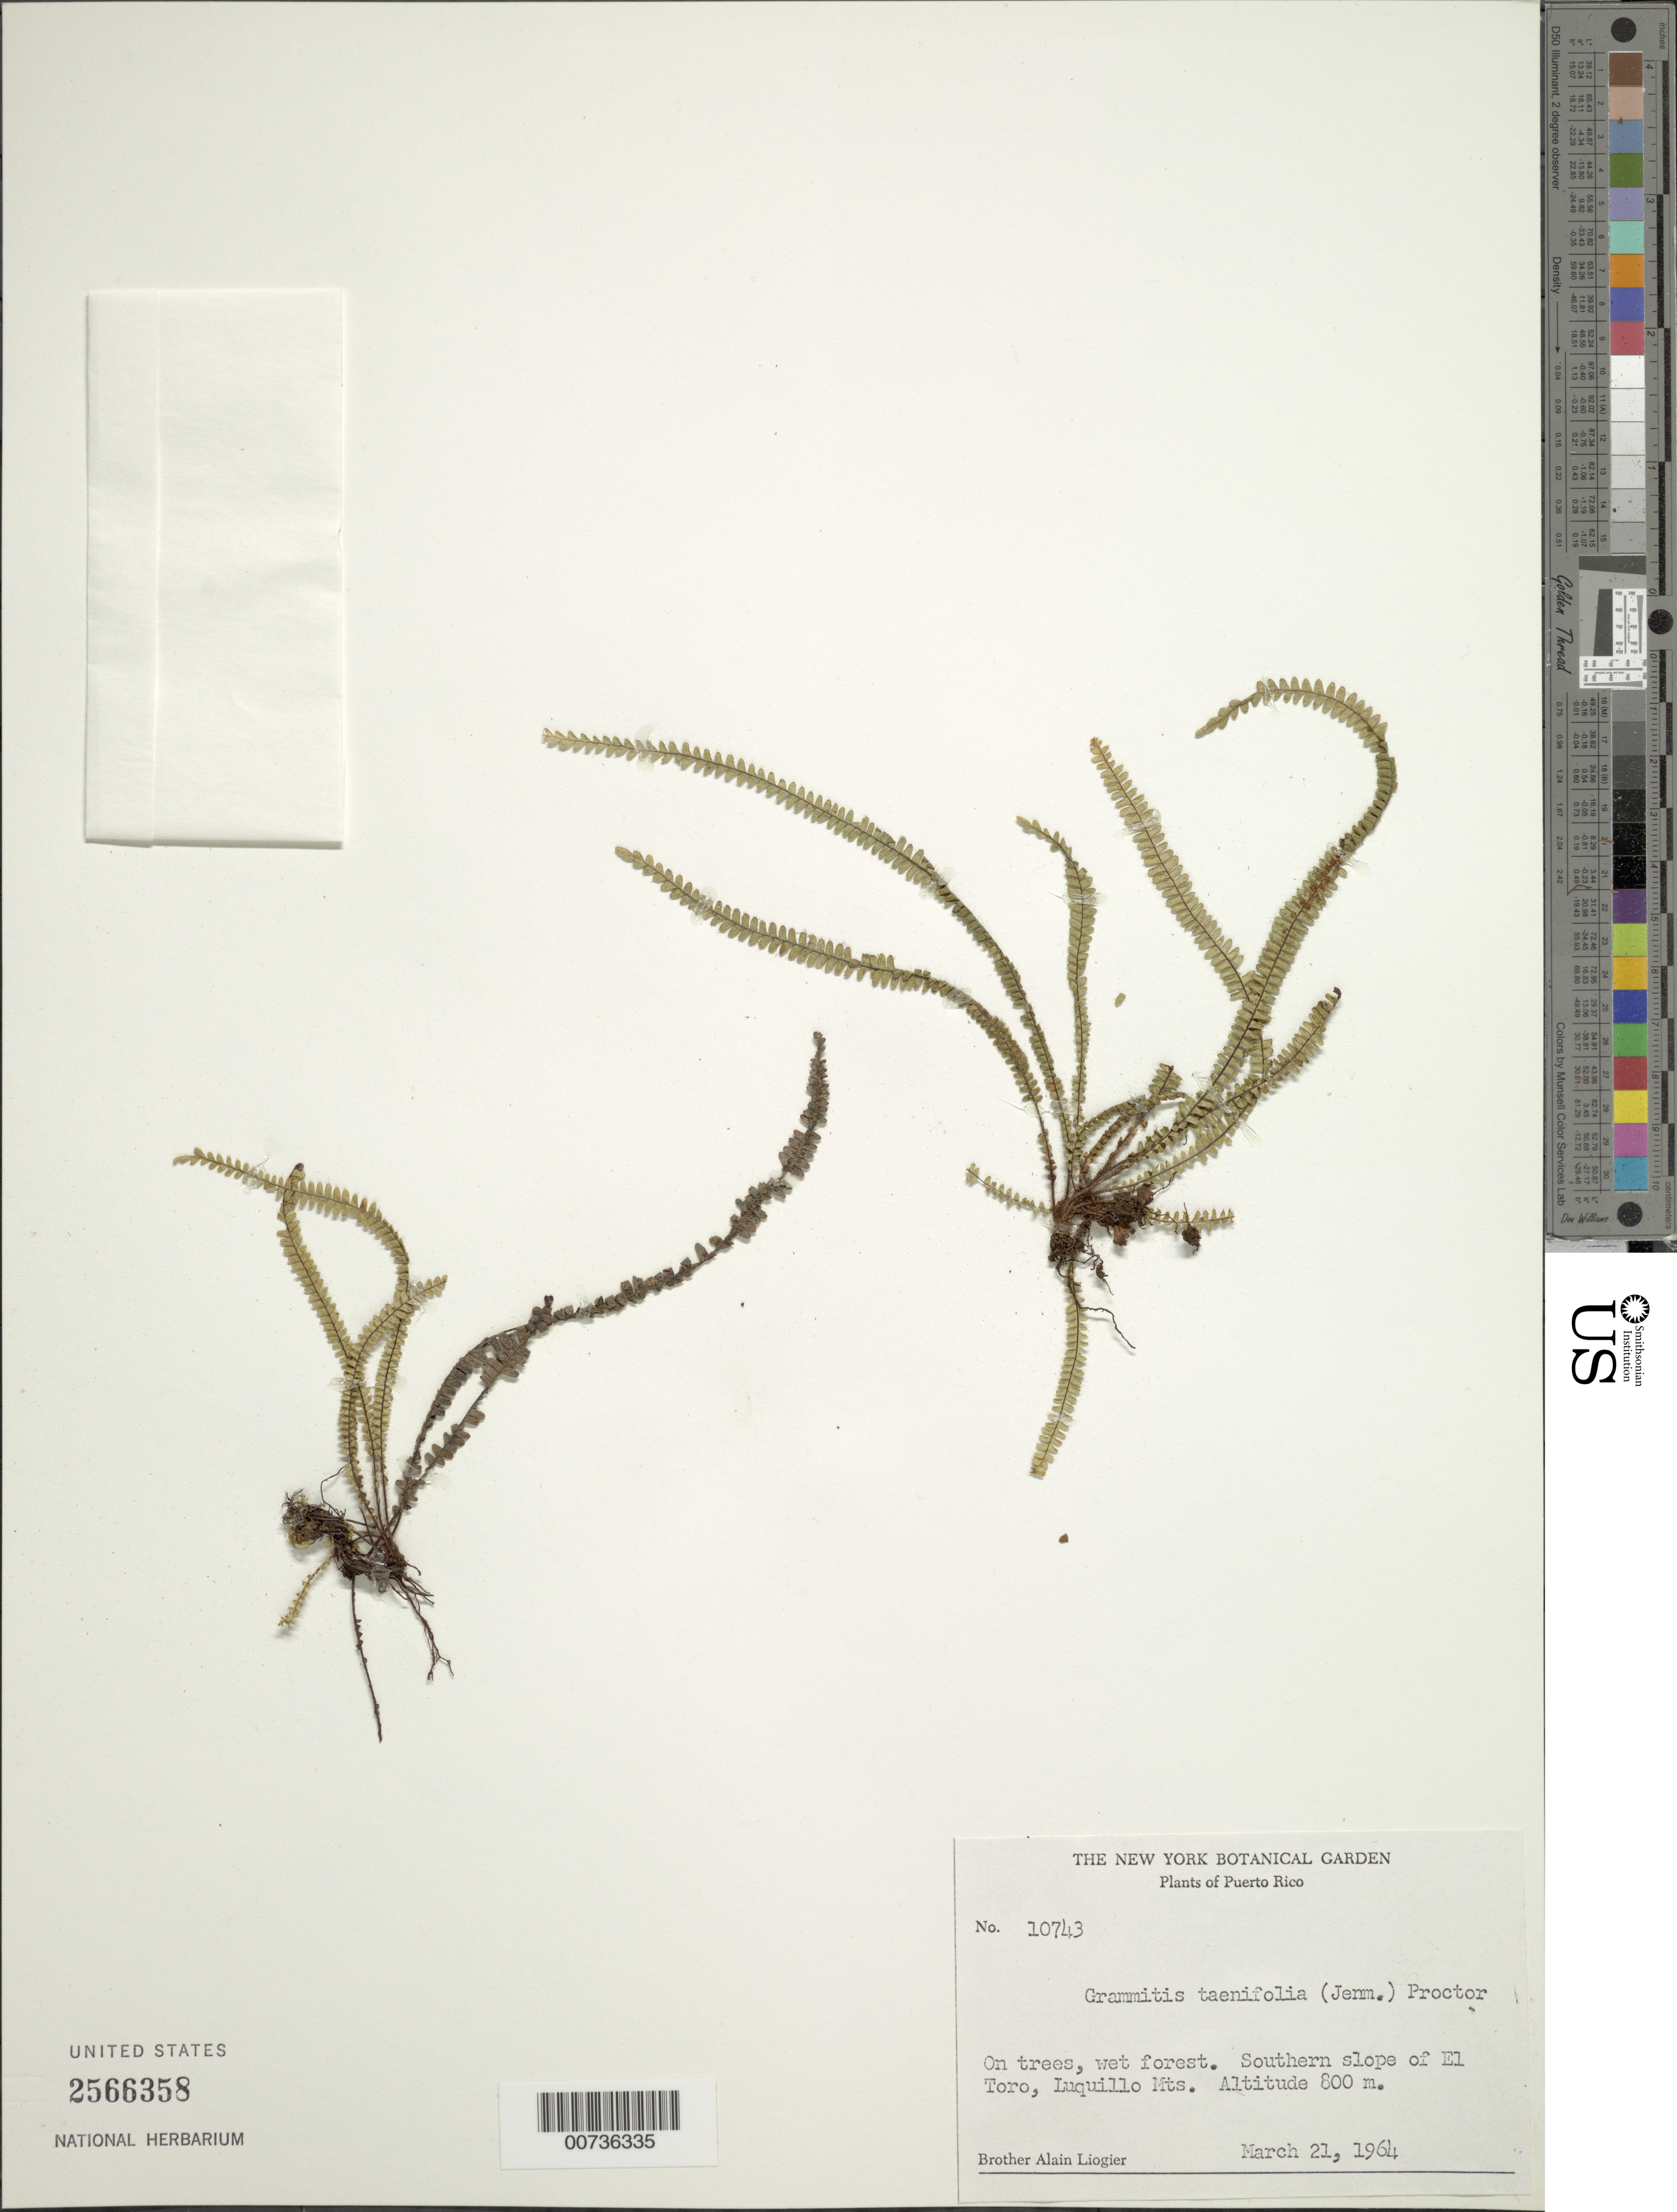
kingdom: Plantae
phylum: Tracheophyta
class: Polypodiopsida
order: Polypodiales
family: Polypodiaceae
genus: Moranopteris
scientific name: Moranopteris taenifolia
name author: (Jenman) R. Y. Hirai & J. Prado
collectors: A. H. Liogier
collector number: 10743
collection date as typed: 21 Mar 1964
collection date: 1964-03-21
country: Puerto Rico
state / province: Luquillo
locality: Southern slope of El Toro, Luquillo Mountains.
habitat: On trees, wet forest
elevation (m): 800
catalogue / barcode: US 2566358